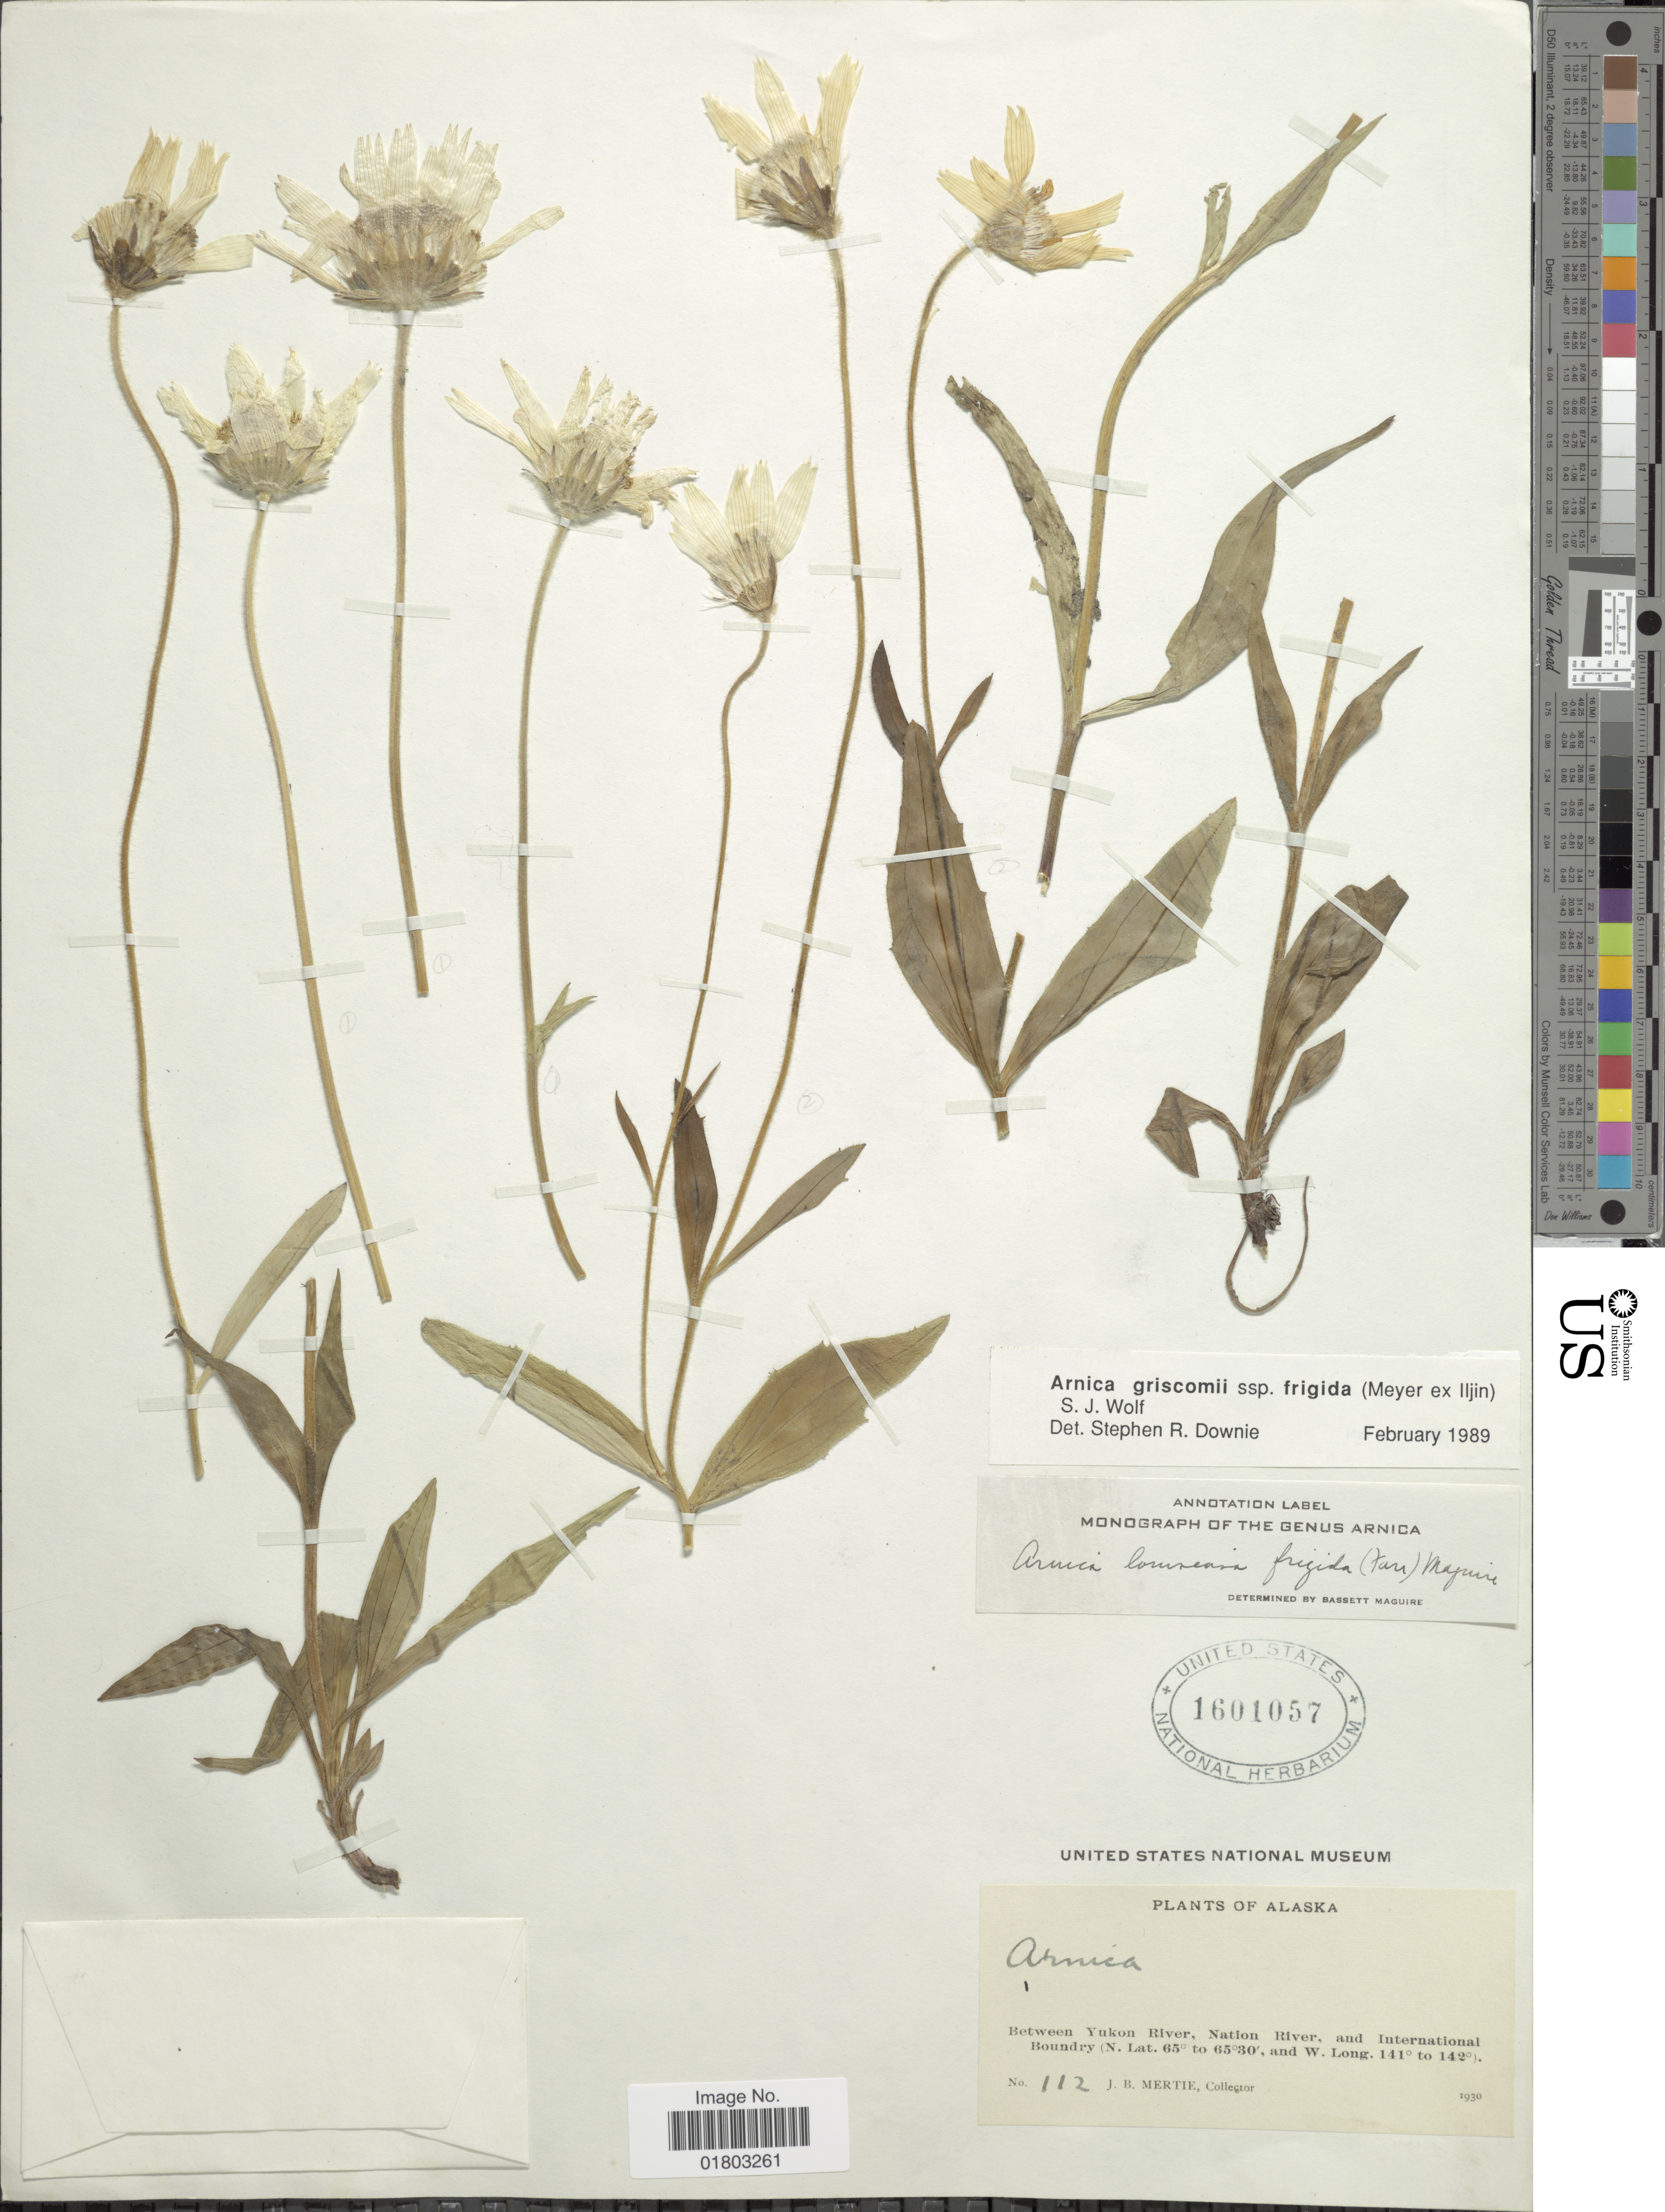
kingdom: Plantae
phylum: Tracheophyta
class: Magnoliopsida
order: Asterales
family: Asteraceae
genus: Arnica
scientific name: Arnica griscomii subsp. frigida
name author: (C.A. Mey. ex Iljin) S.J. Wolf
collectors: J. Mertie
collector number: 112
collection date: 1930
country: United States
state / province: Alaska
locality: Between Yukon River, Nation River, and International Boundary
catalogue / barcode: US 1601057